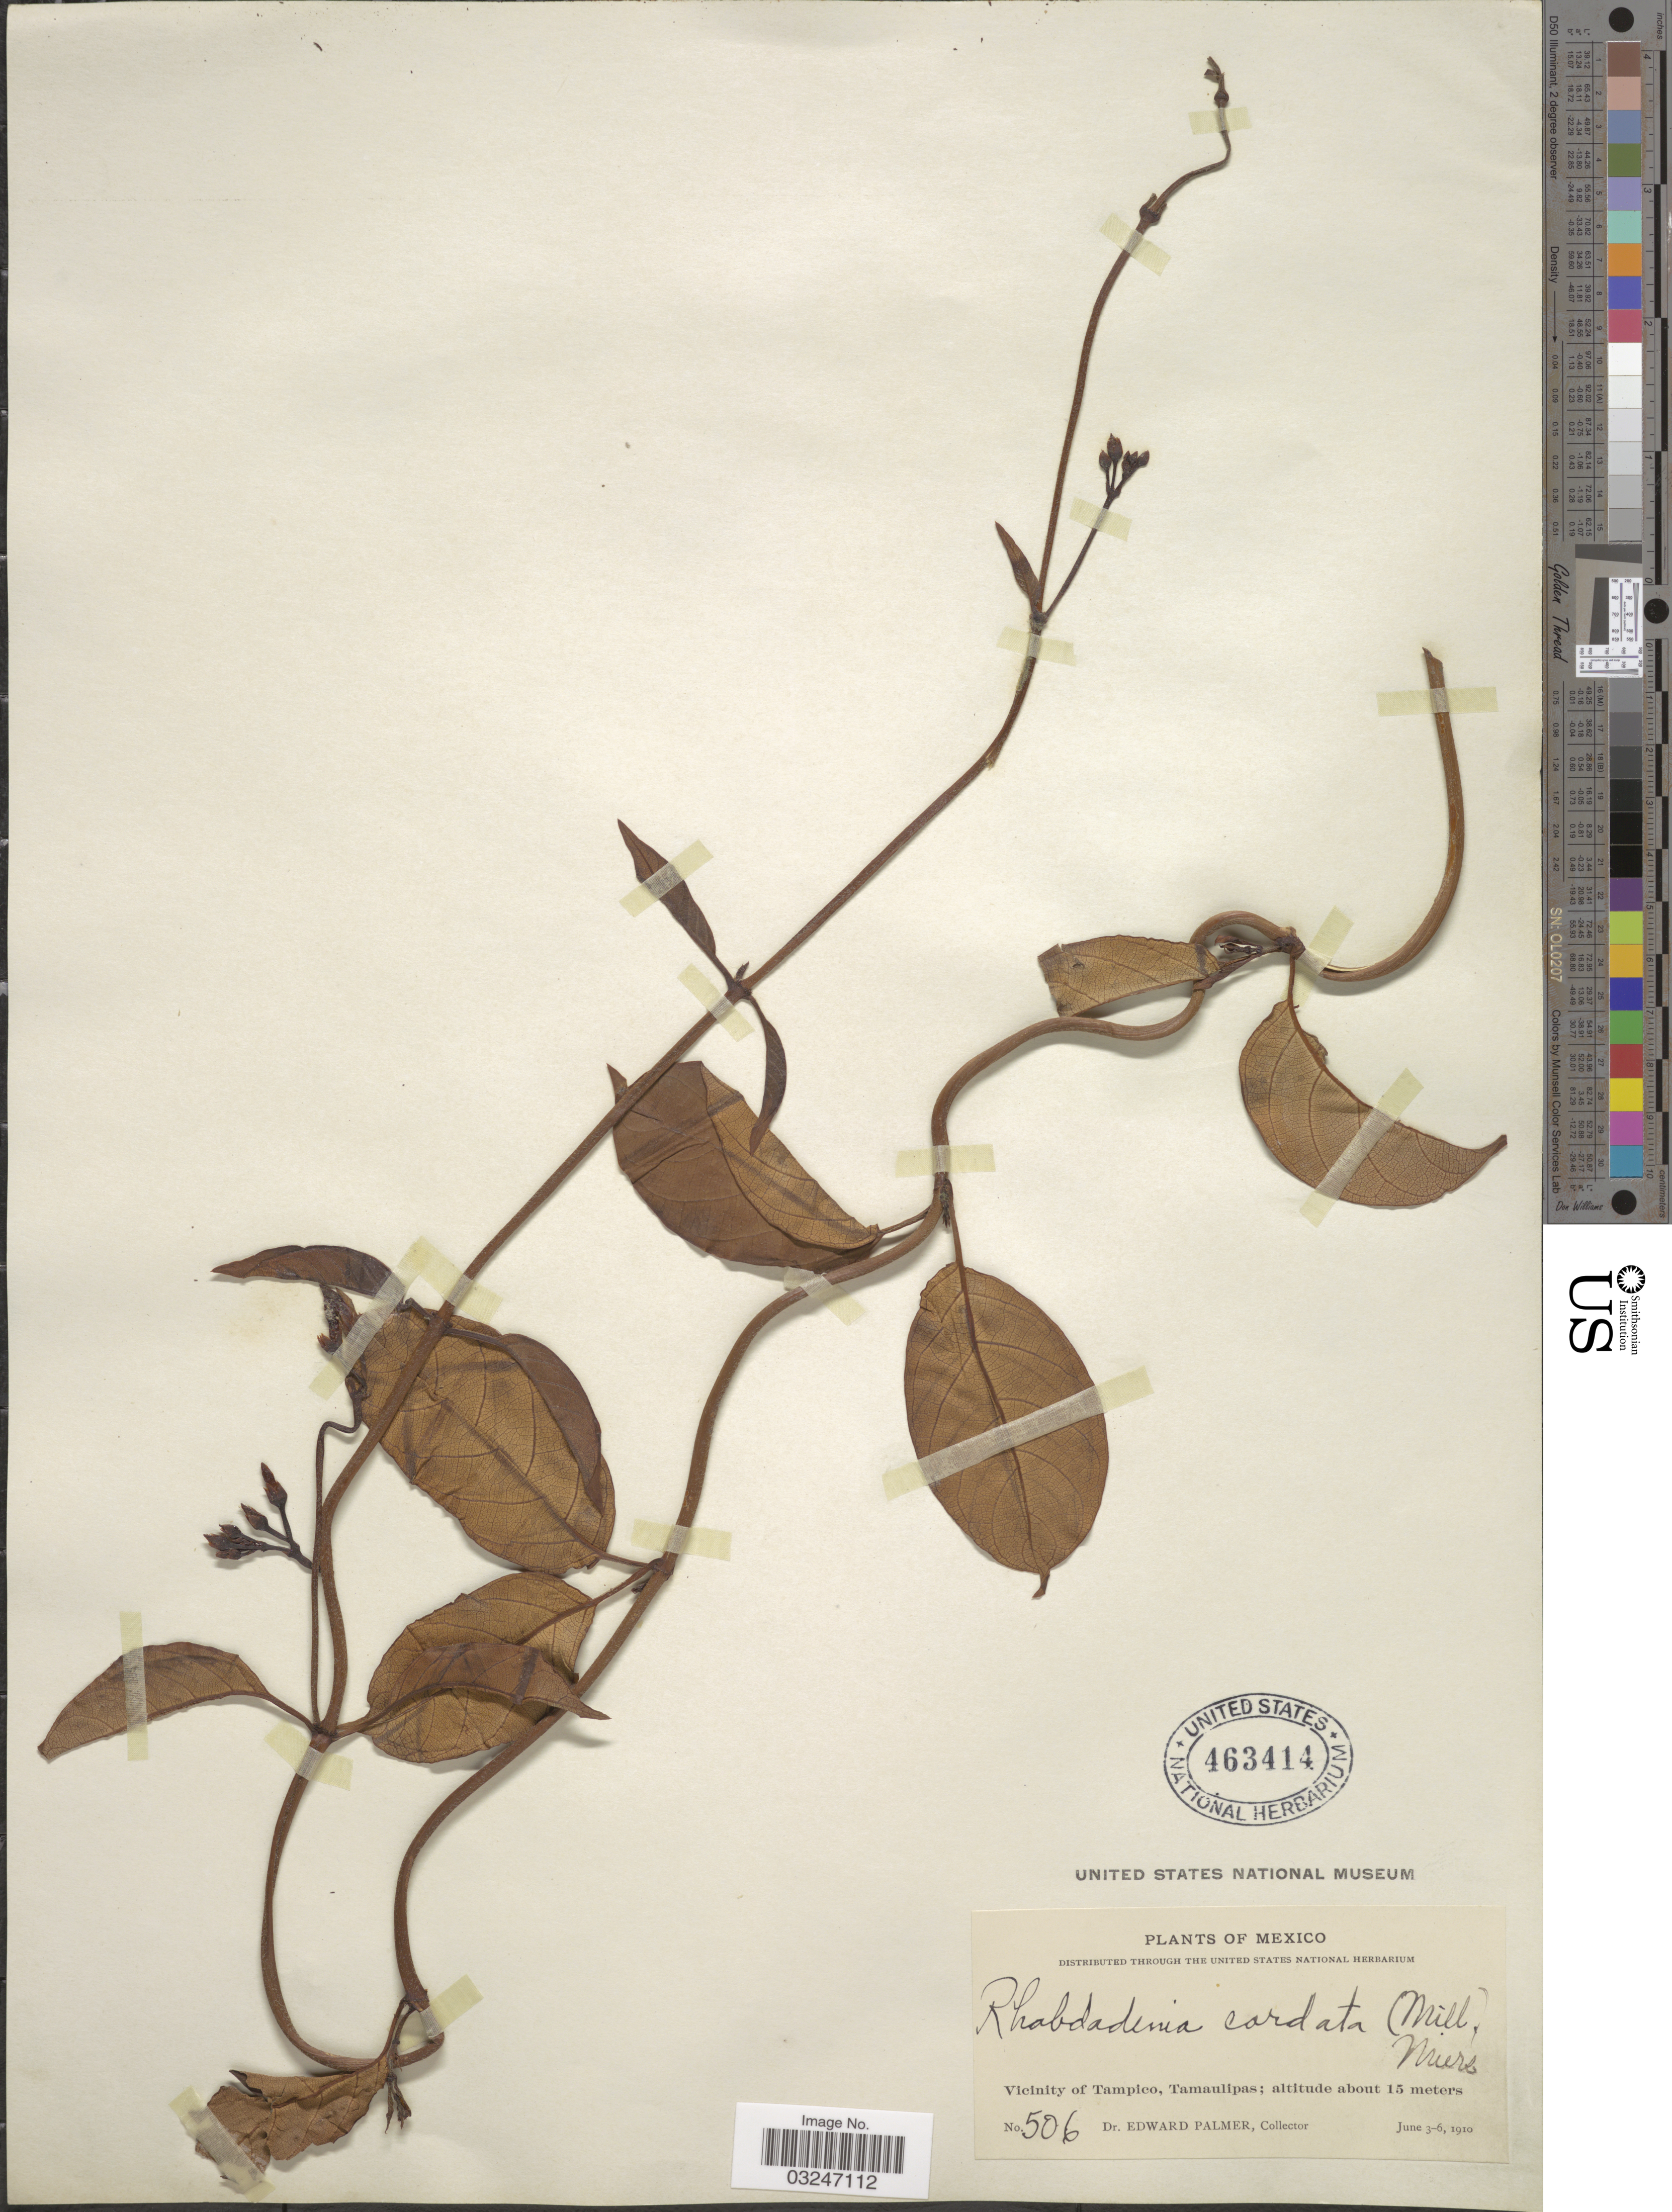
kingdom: Plantae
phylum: Tracheophyta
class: Magnoliopsida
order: Gentianales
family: Apocynaceae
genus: Rhabdadenia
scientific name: Rhabdadenia cordata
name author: Miers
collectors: E. Palmer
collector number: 506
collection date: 1910-06-03/1910-06-06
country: Mexico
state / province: Tamaulipas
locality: Vicinity of Tampico.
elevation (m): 15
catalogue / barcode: US 463414